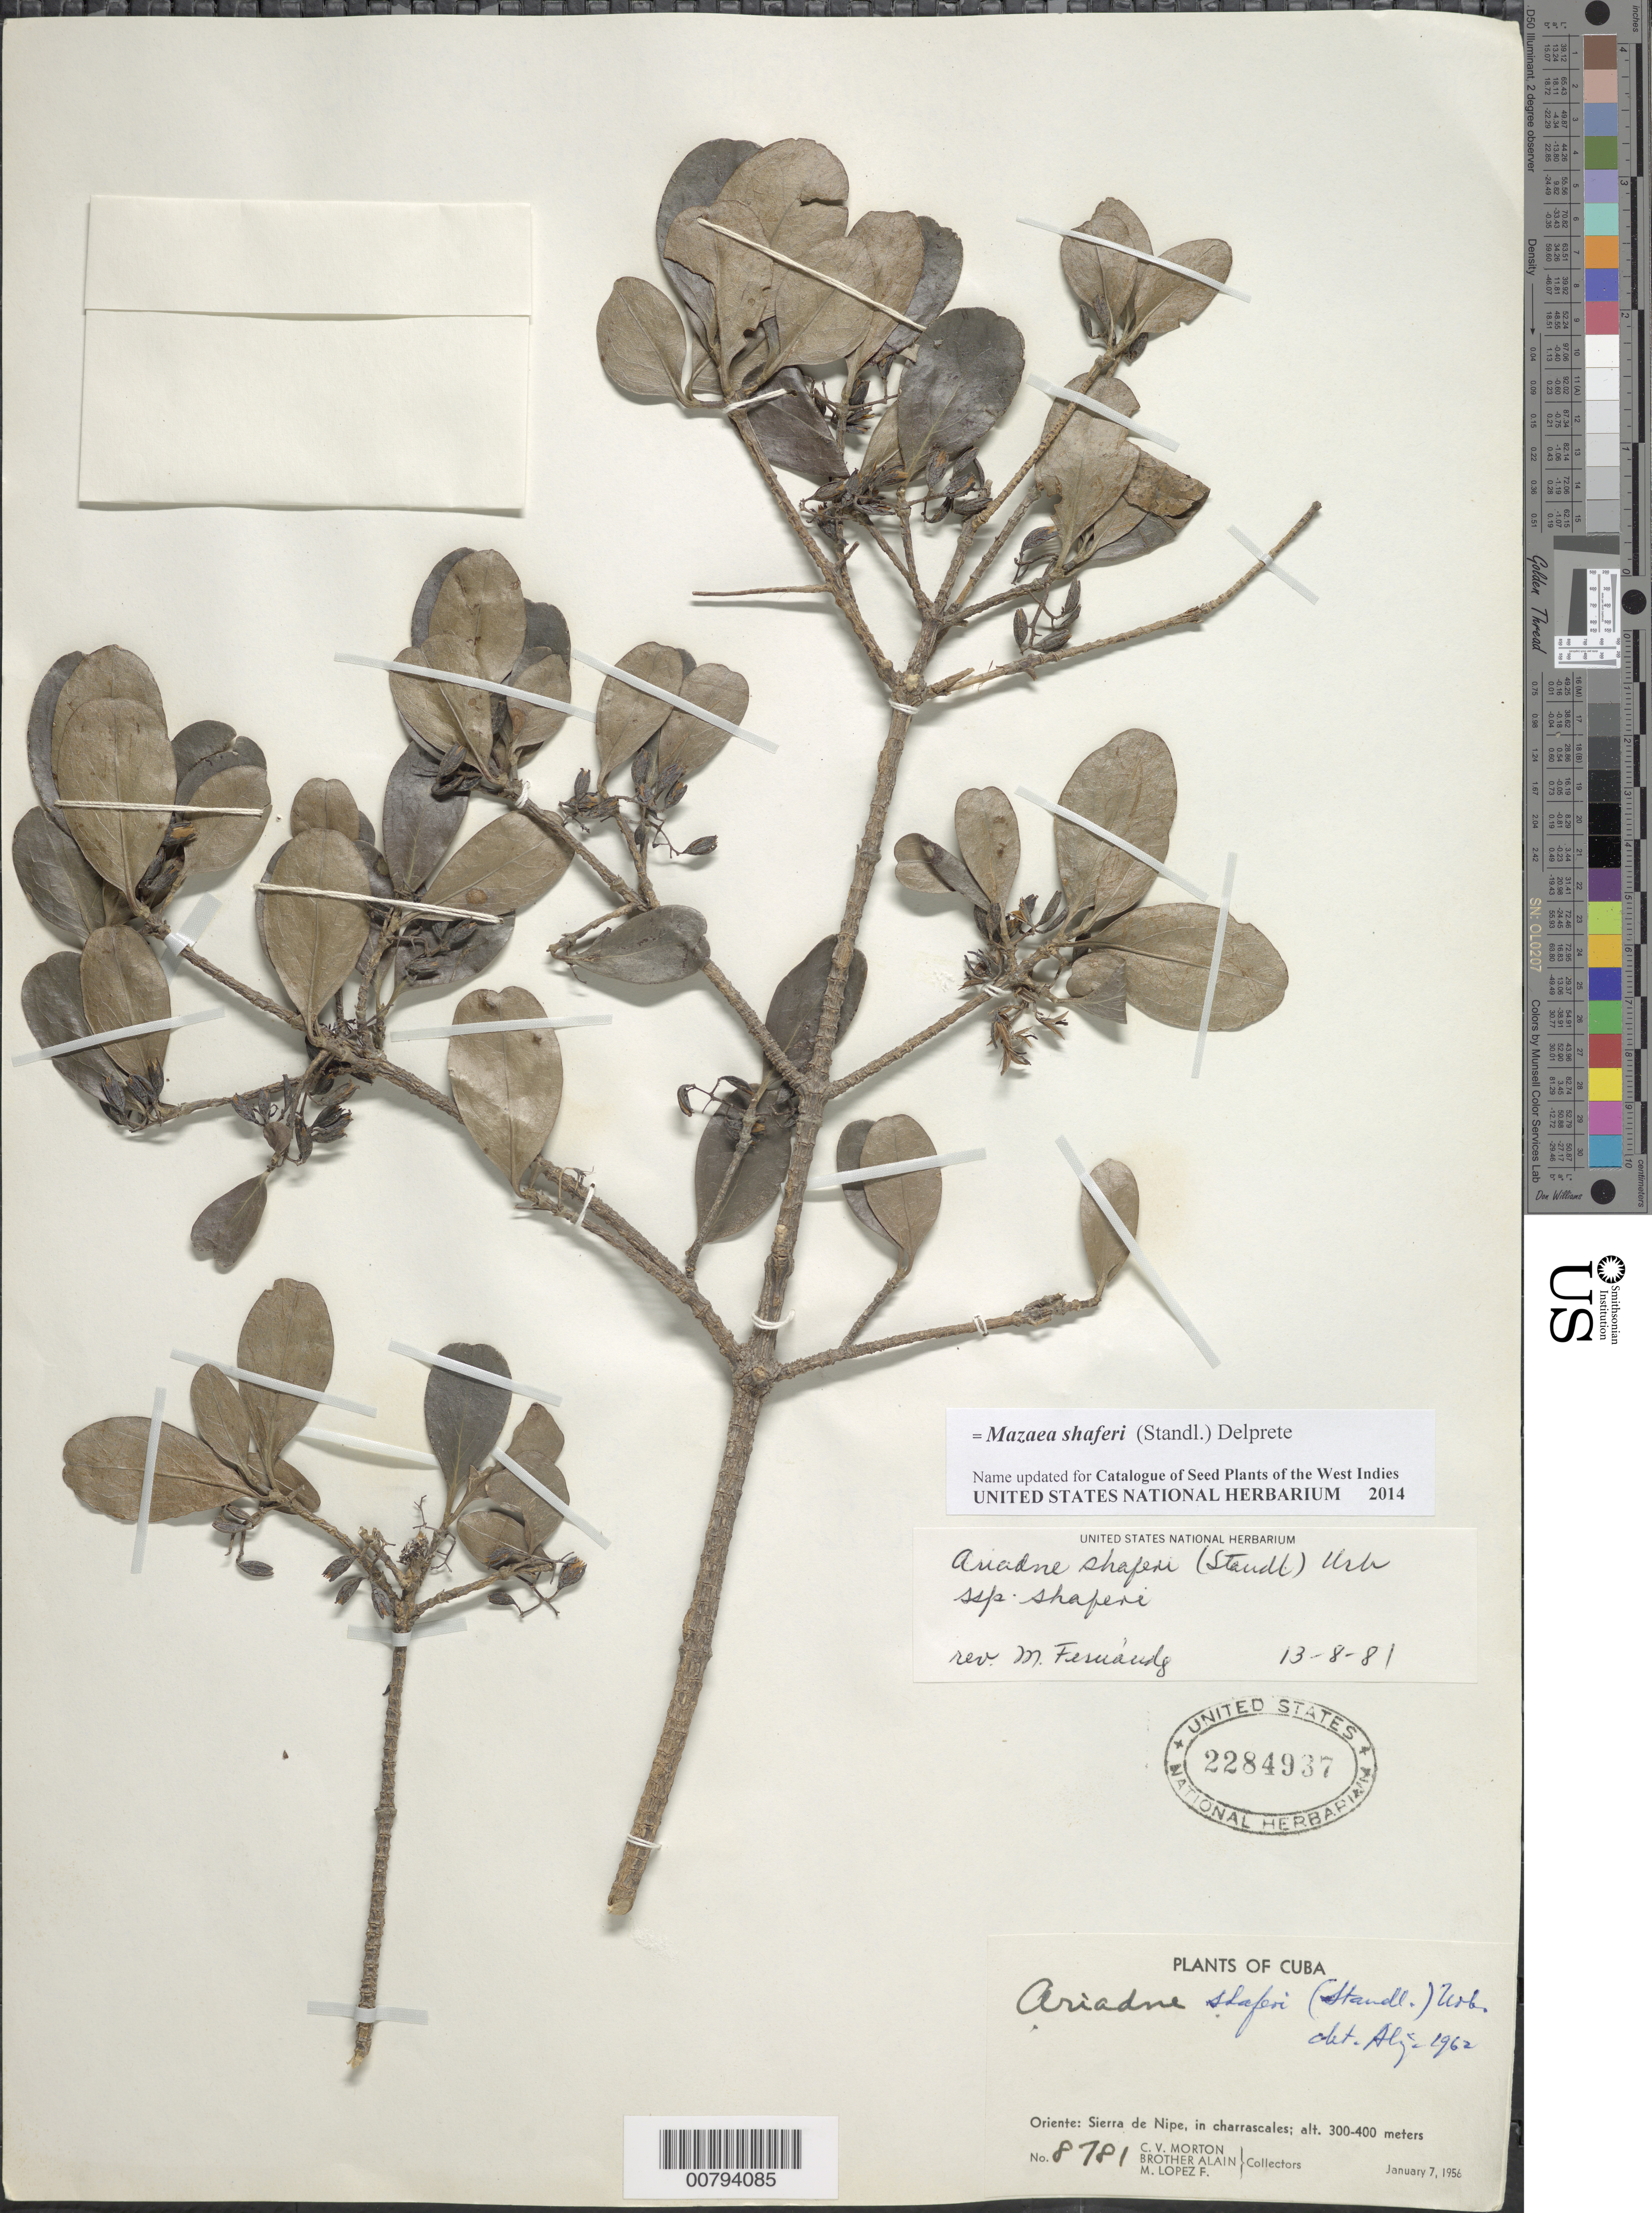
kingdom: Plantae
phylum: Tracheophyta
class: Magnoliopsida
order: Gentianales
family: Rubiaceae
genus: Mazaea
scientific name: Mazaea shaferi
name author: (Standl.) Delprete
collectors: C. V. Morton, A. H. Liogier & M. Lopéz-F.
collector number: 8781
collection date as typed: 07 Jan 1956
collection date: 1956-01-07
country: Cuba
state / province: Oriente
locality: Sierra de Nipe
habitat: In charrascales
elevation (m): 300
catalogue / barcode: US 2284937